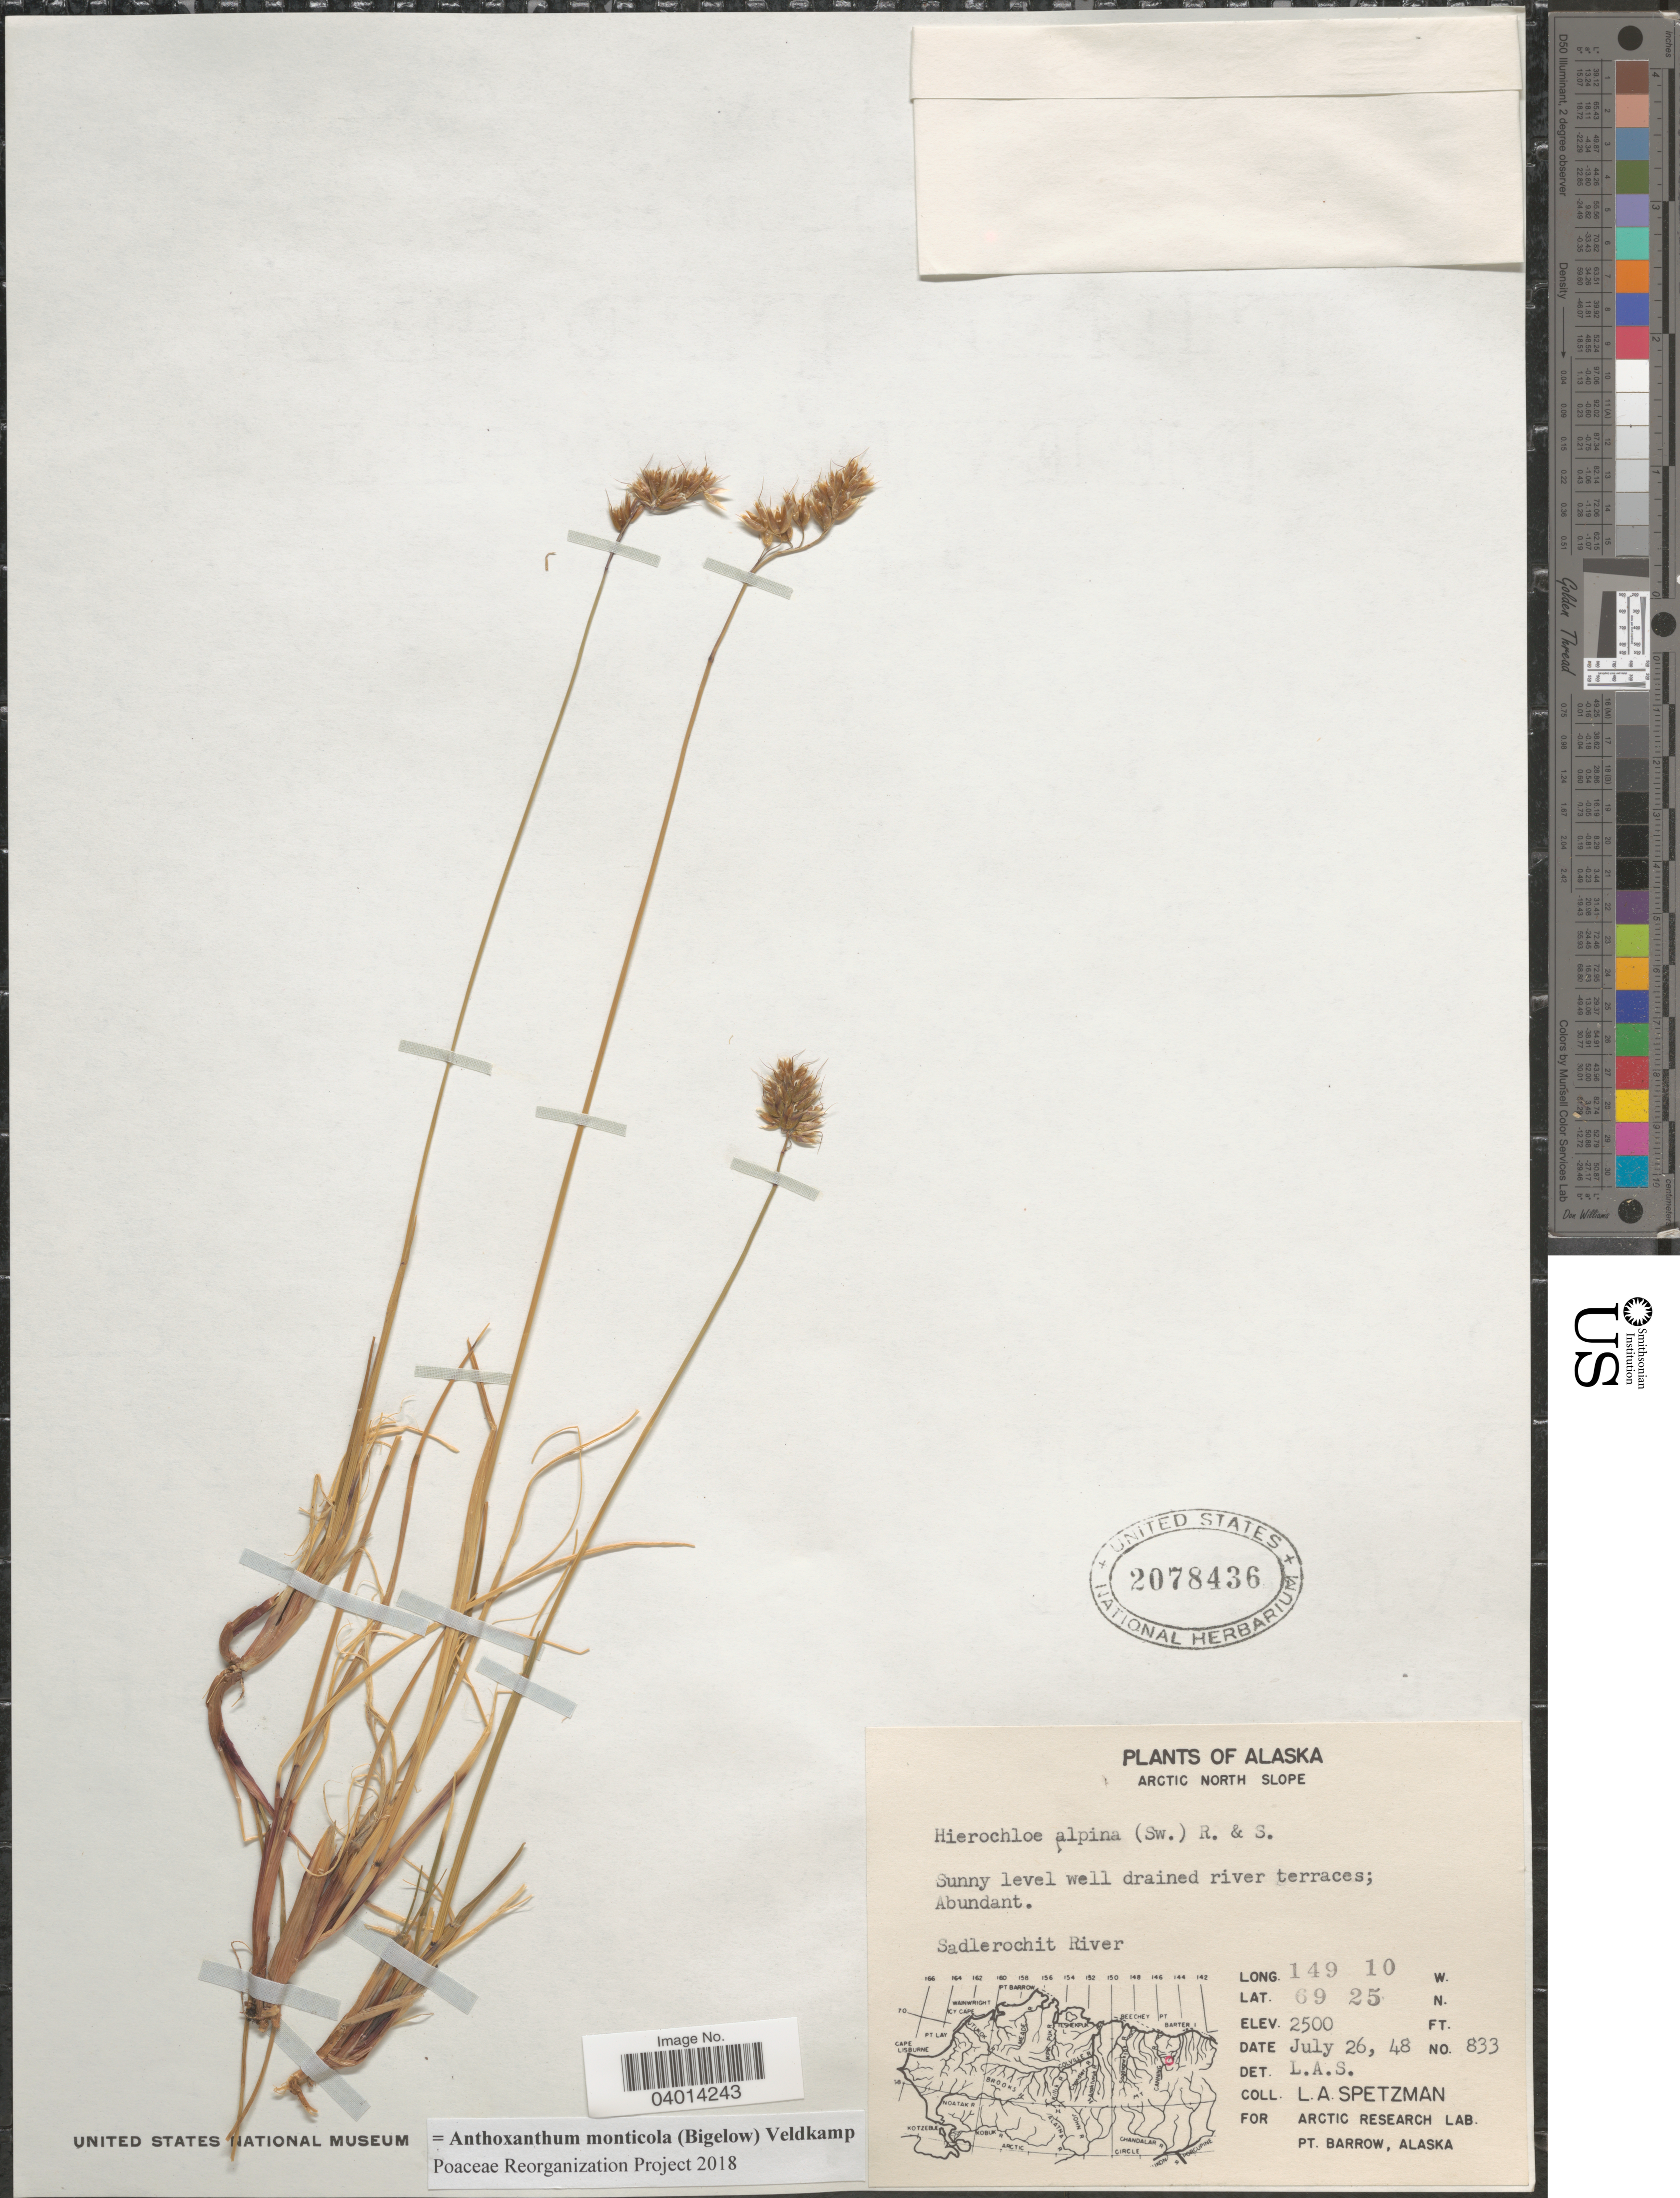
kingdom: Plantae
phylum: Tracheophyta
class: Liliopsida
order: Poales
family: Poaceae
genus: Anthoxanthum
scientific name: Anthoxanthum monticola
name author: (Bigelow) Veldkamp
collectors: L. Spetzman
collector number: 833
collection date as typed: Transcribed d/m/y: 26/7/48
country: United States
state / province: Alaska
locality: Arctic North Slope. Sadlerochit River.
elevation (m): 762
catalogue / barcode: US 2078436